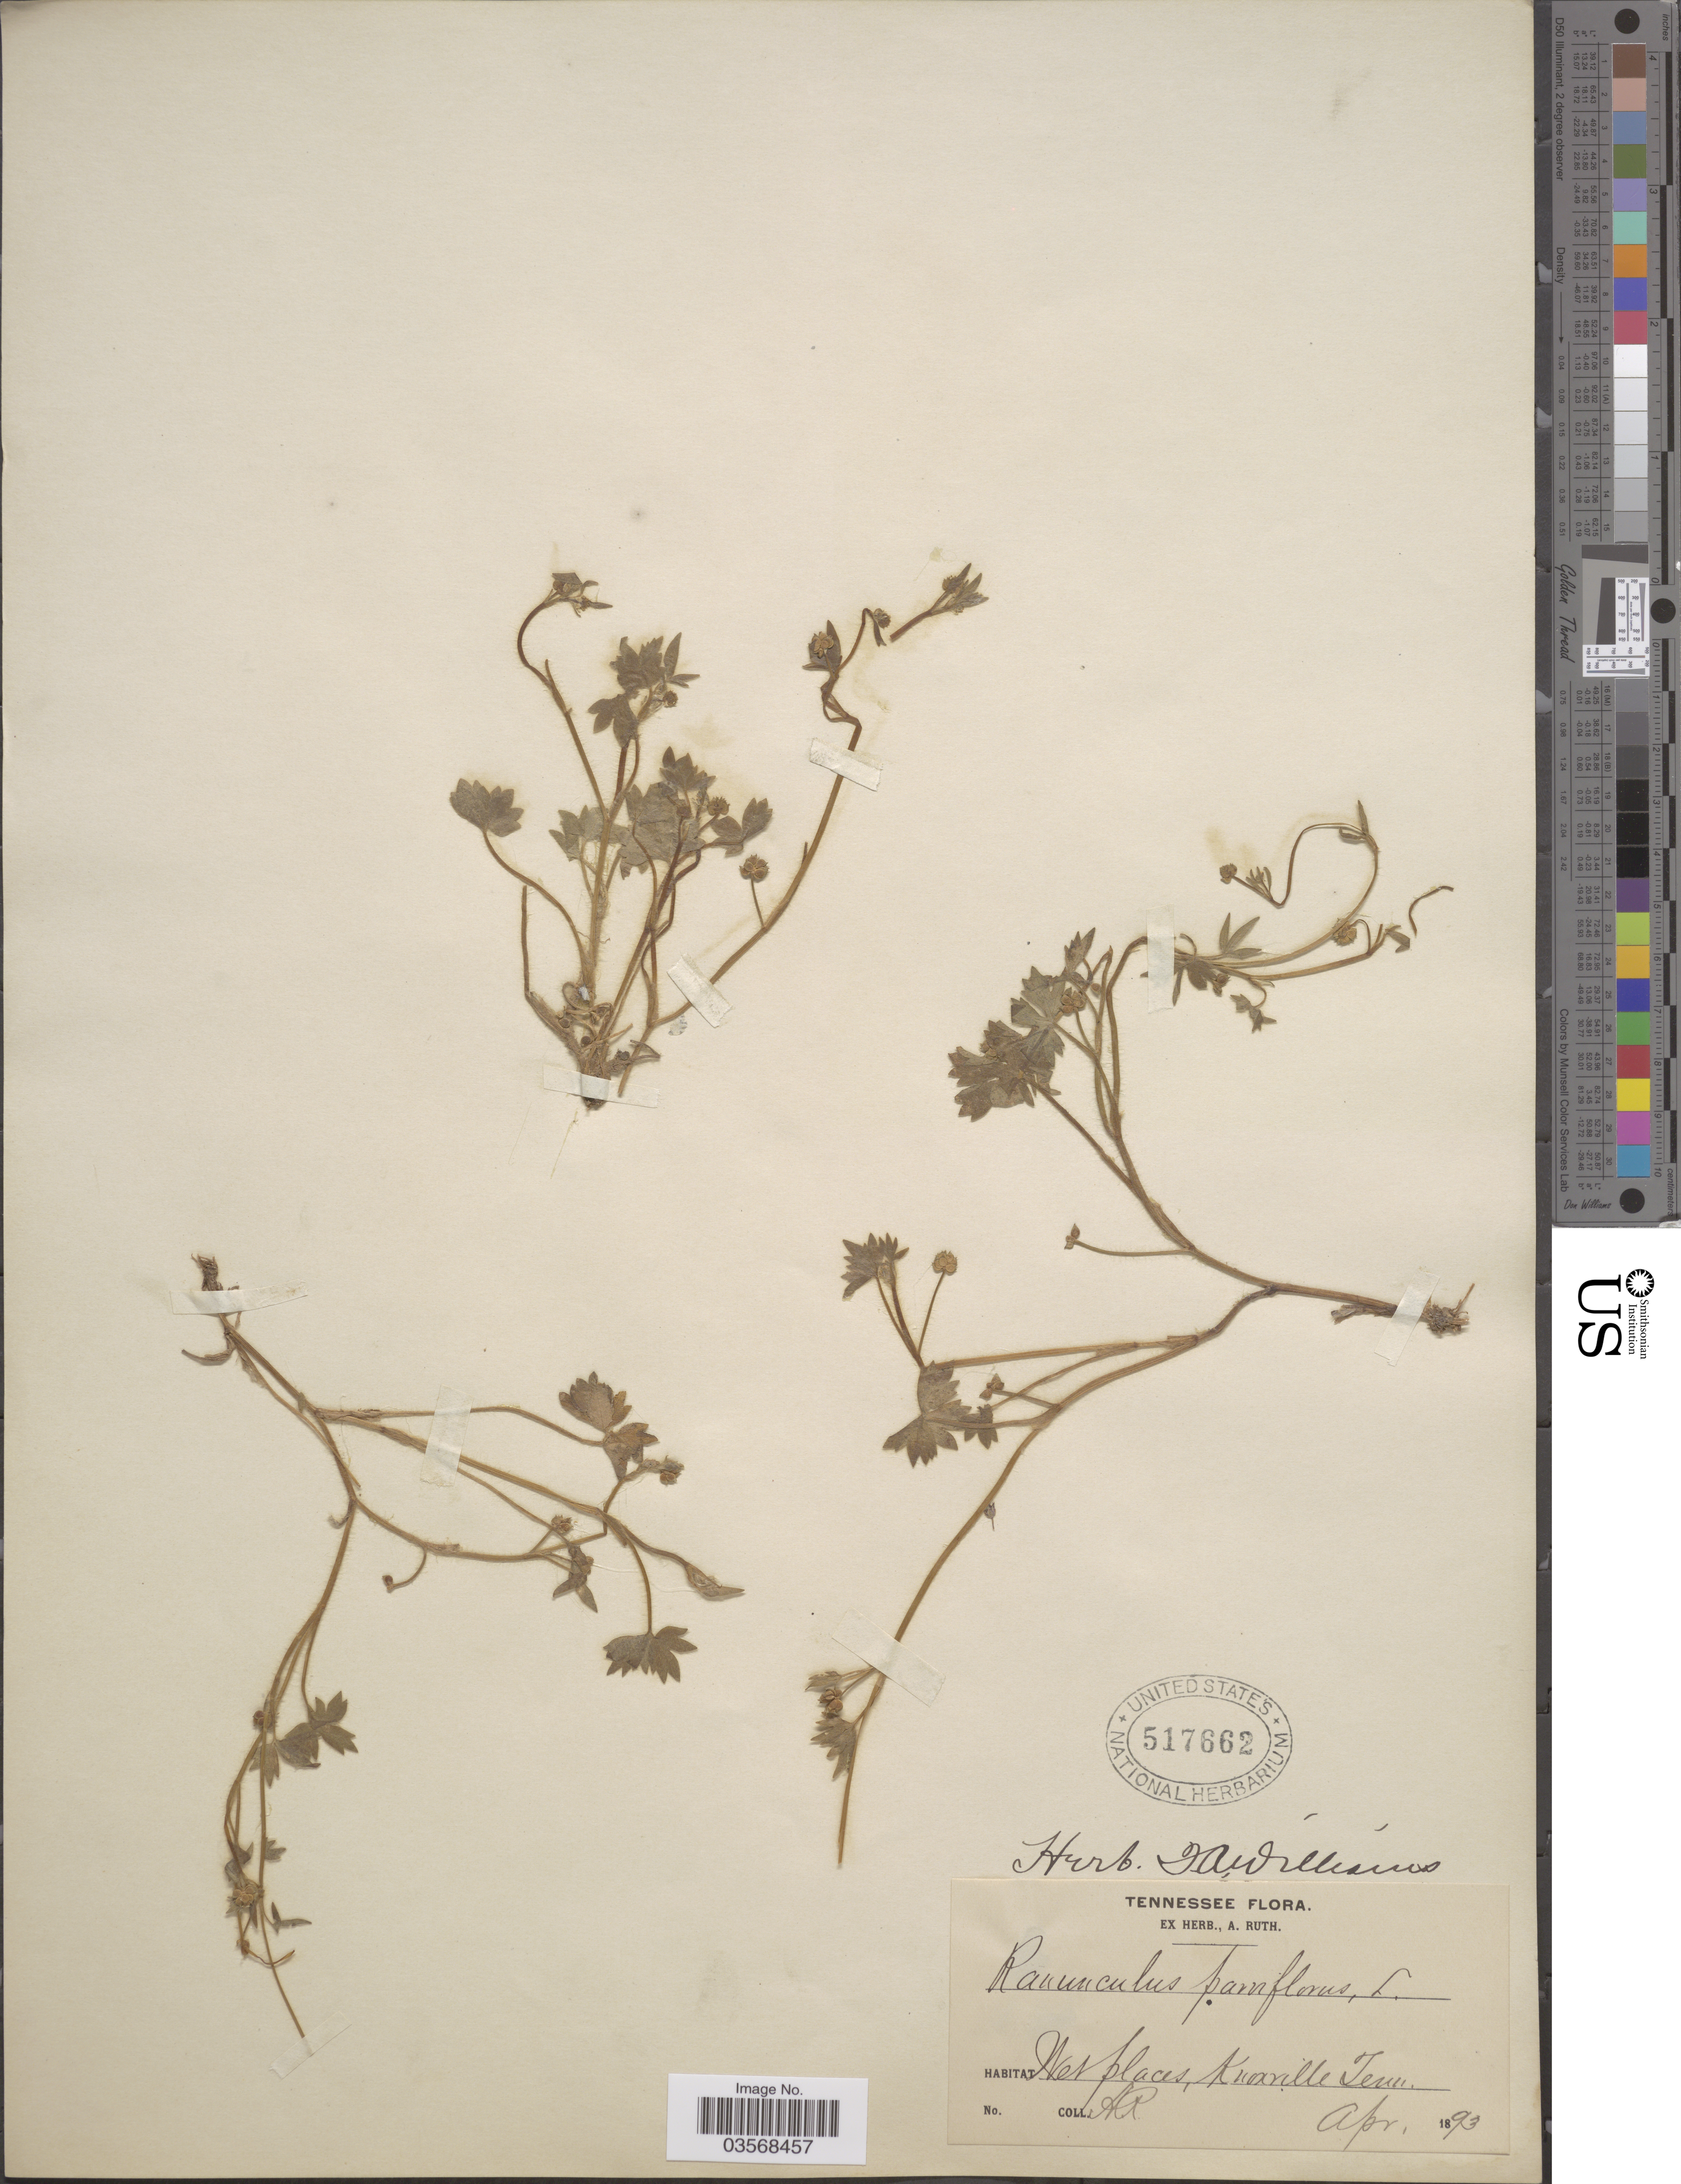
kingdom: Plantae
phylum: Tracheophyta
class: Magnoliopsida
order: Ranunculales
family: Ranunculaceae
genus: Ranunculus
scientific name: Ranunculus parviflorus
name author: L.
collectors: A. Ruth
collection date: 1893-04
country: United States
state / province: Tennessee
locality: Knoxville.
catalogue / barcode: US 517662